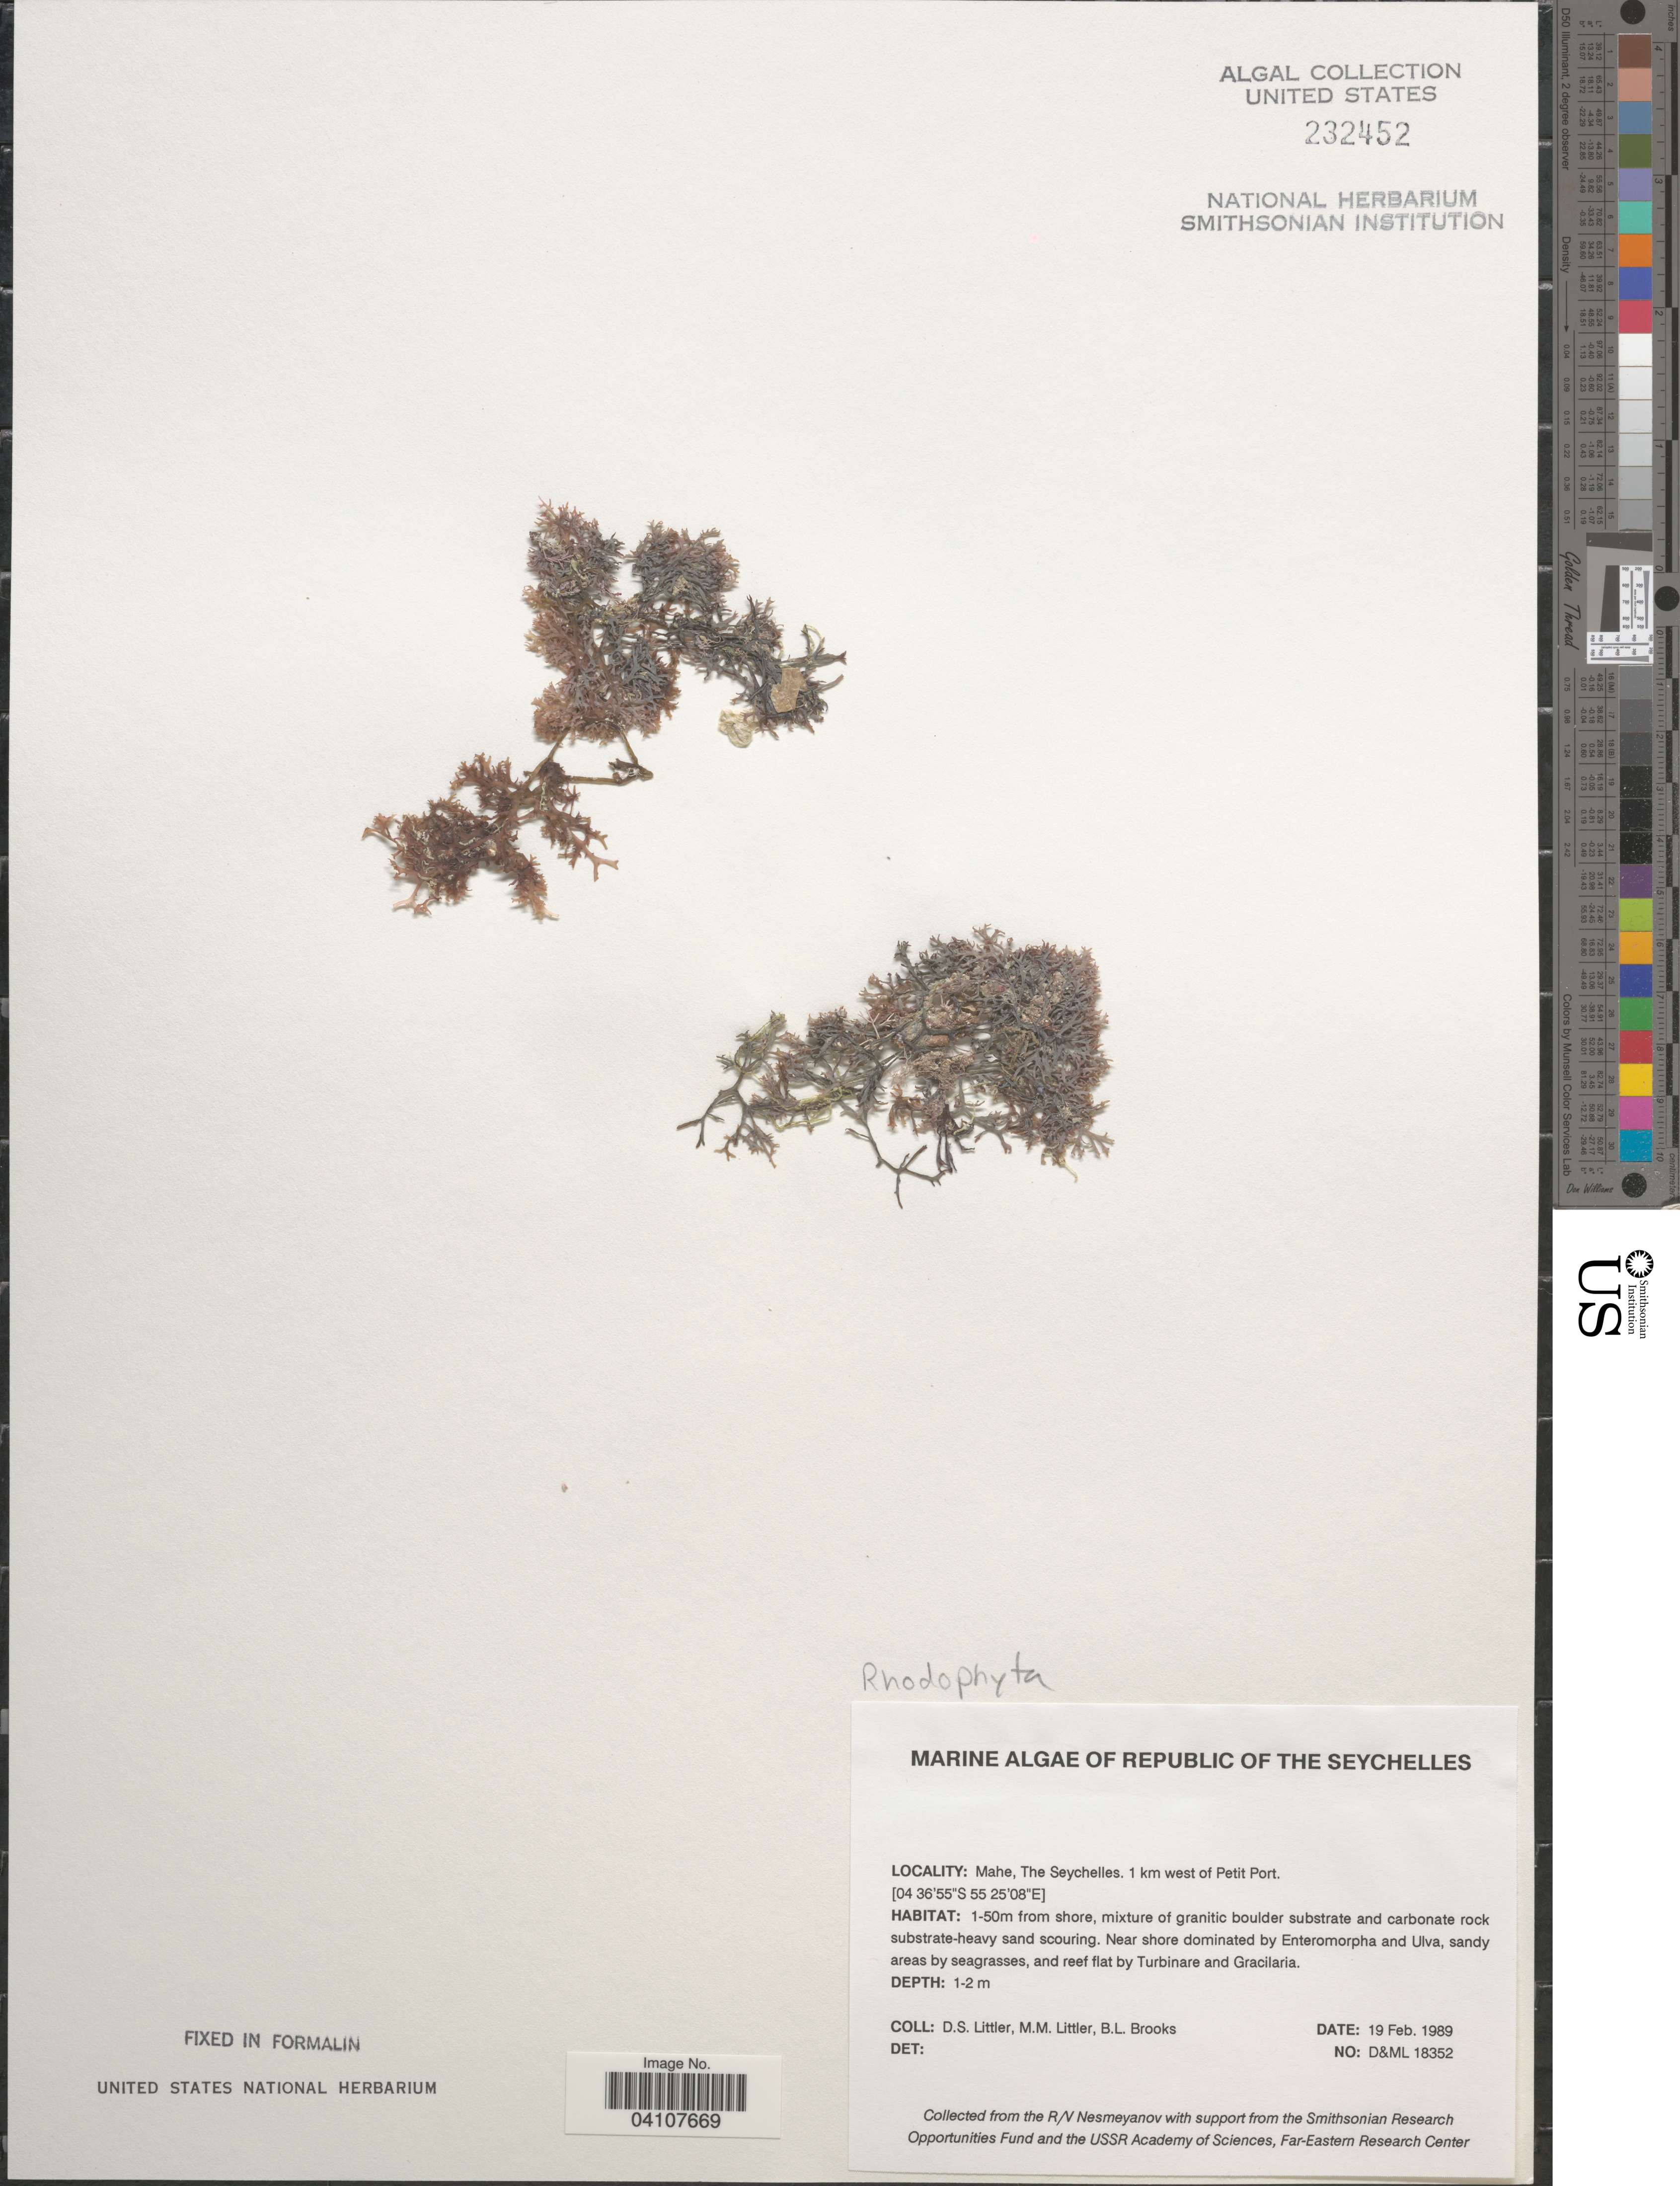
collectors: D. S. Littler & B. Brooks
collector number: D&ML18352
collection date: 1989-02-19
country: Seychelles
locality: Republic of the Seychelles. Mahe. 1 km west of Petit Port. 1-50m from shore.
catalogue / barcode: US 232452